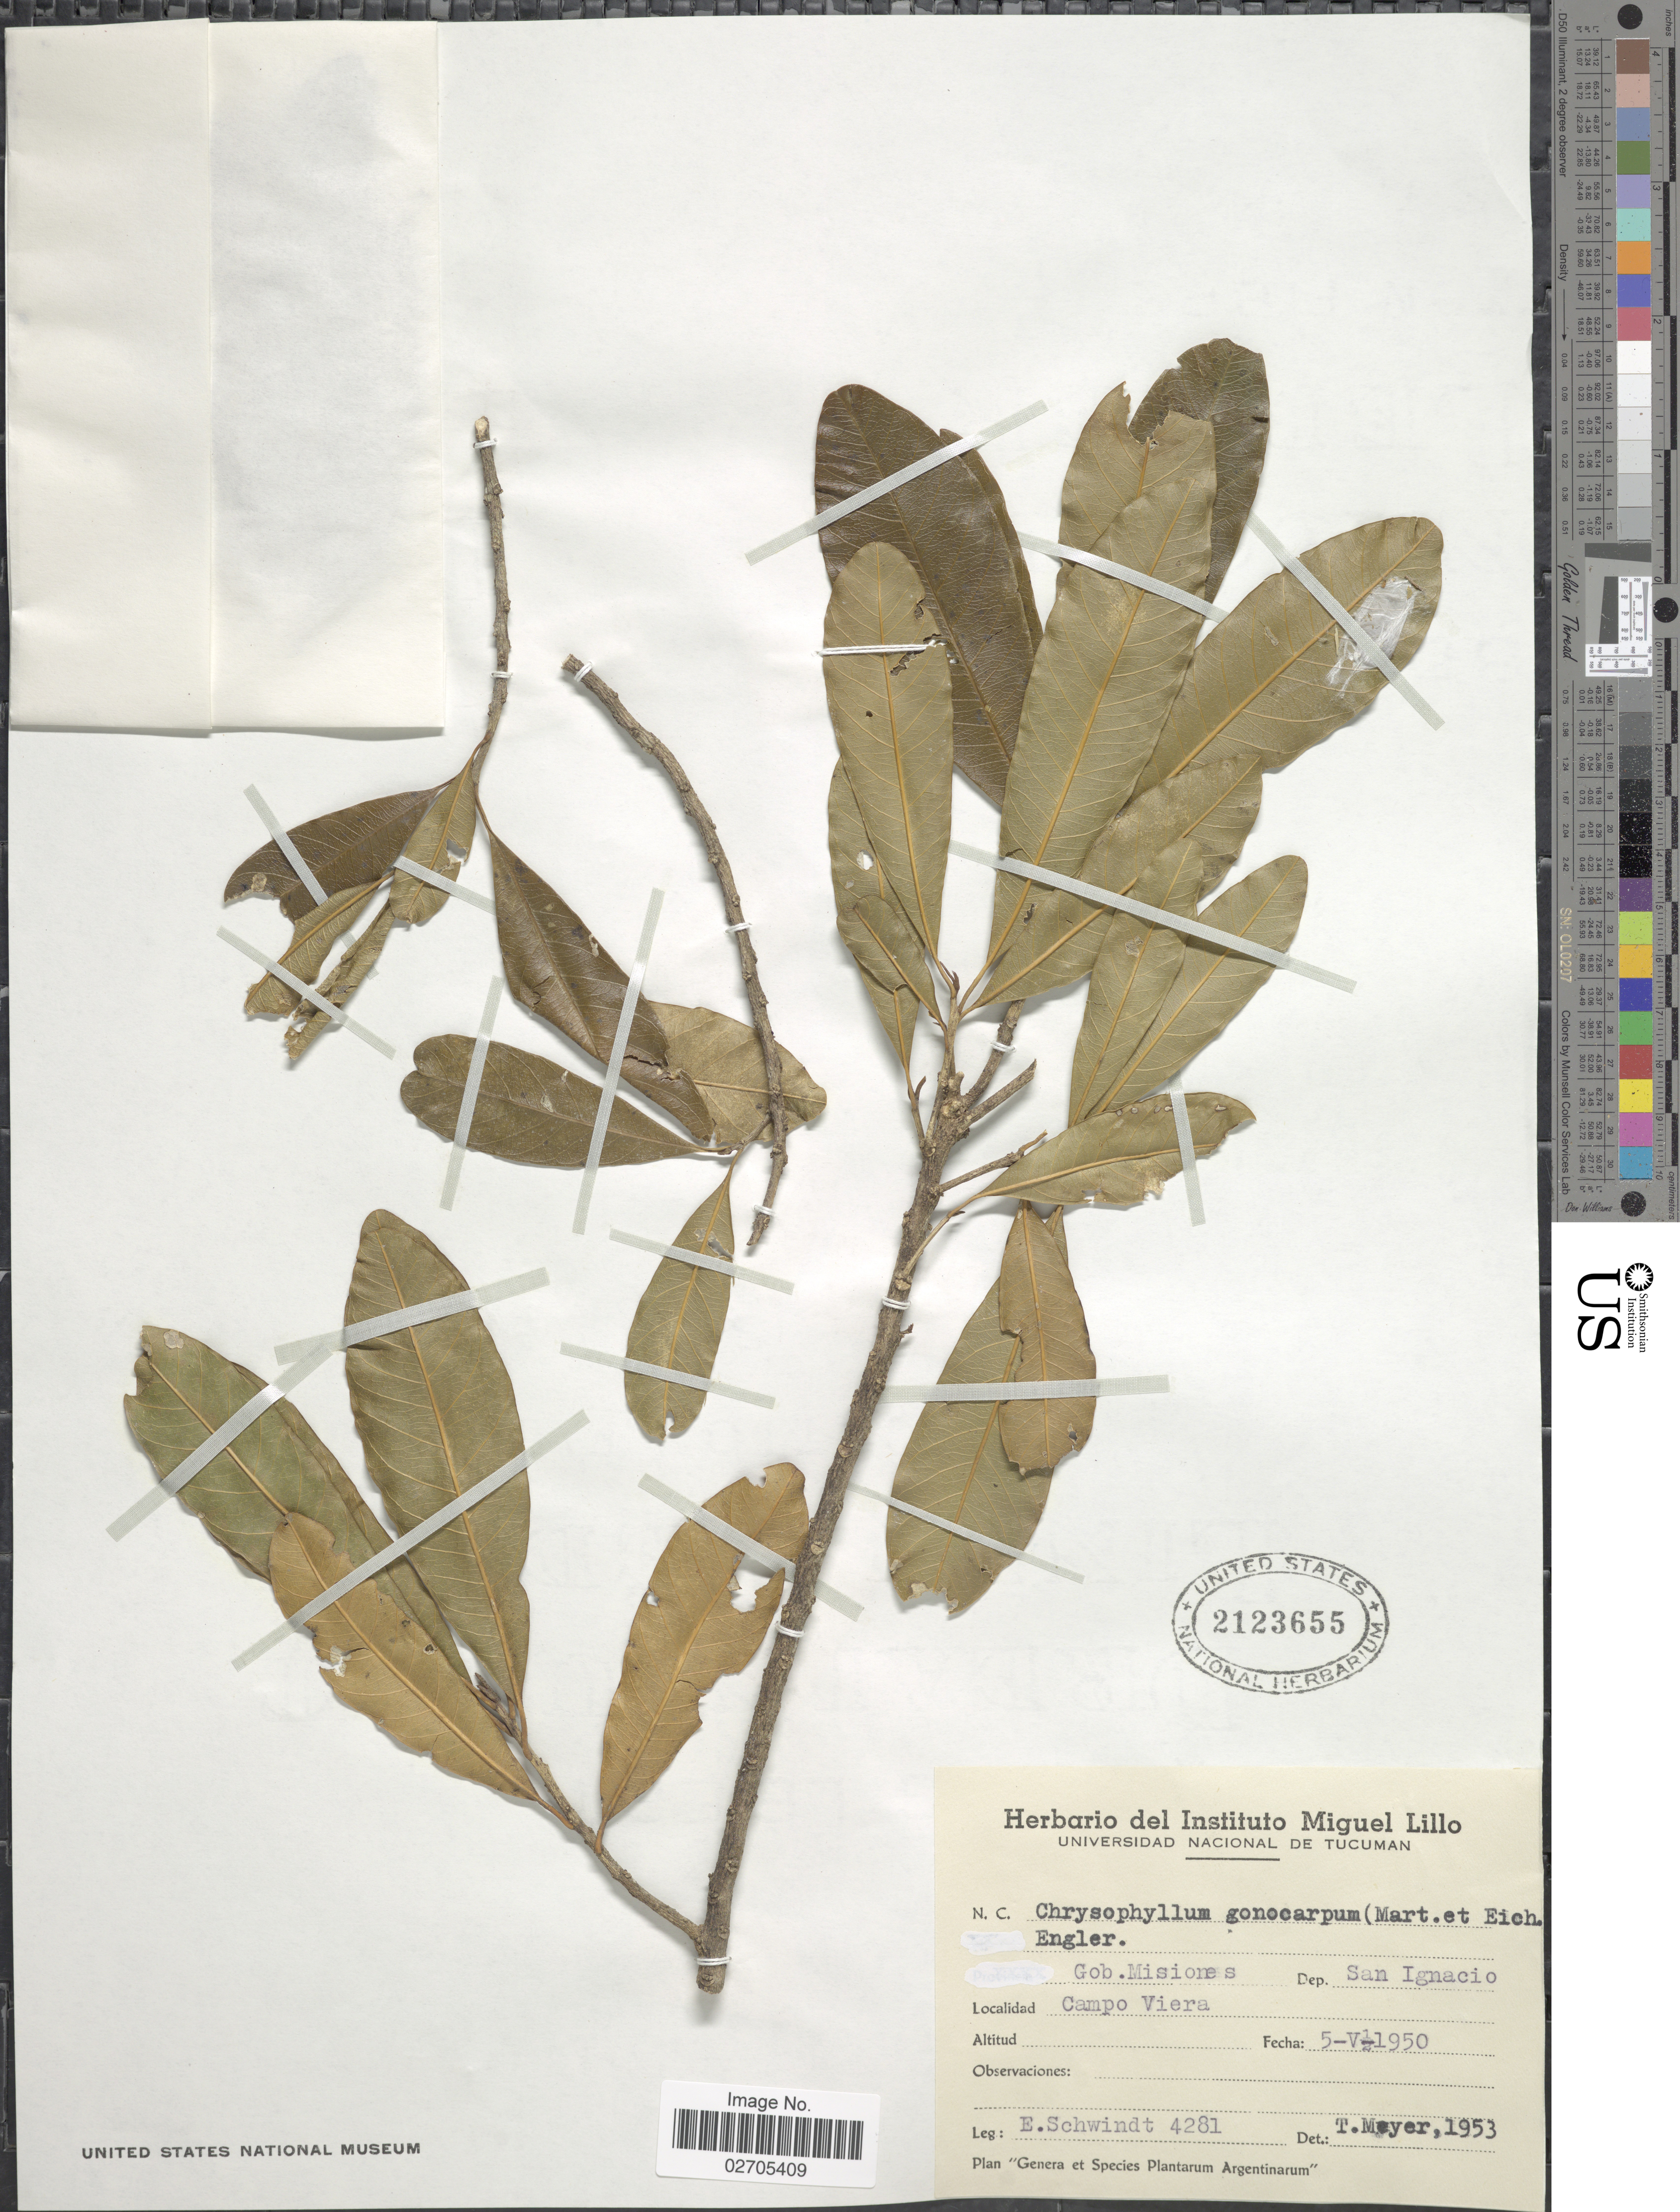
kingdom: Plantae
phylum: Tracheophyta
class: Magnoliopsida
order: Ericales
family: Sapotaceae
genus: Chrysophyllum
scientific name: Chrysophyllum gonocarpum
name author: (Mart. & Eichler ex Miq.) Engl.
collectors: E. Schwindt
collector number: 4281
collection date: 1950-05-05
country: Argentina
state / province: Misiones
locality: Gob. Misiones, Dep San Ignacio, Campo Viera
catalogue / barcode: US 2123655